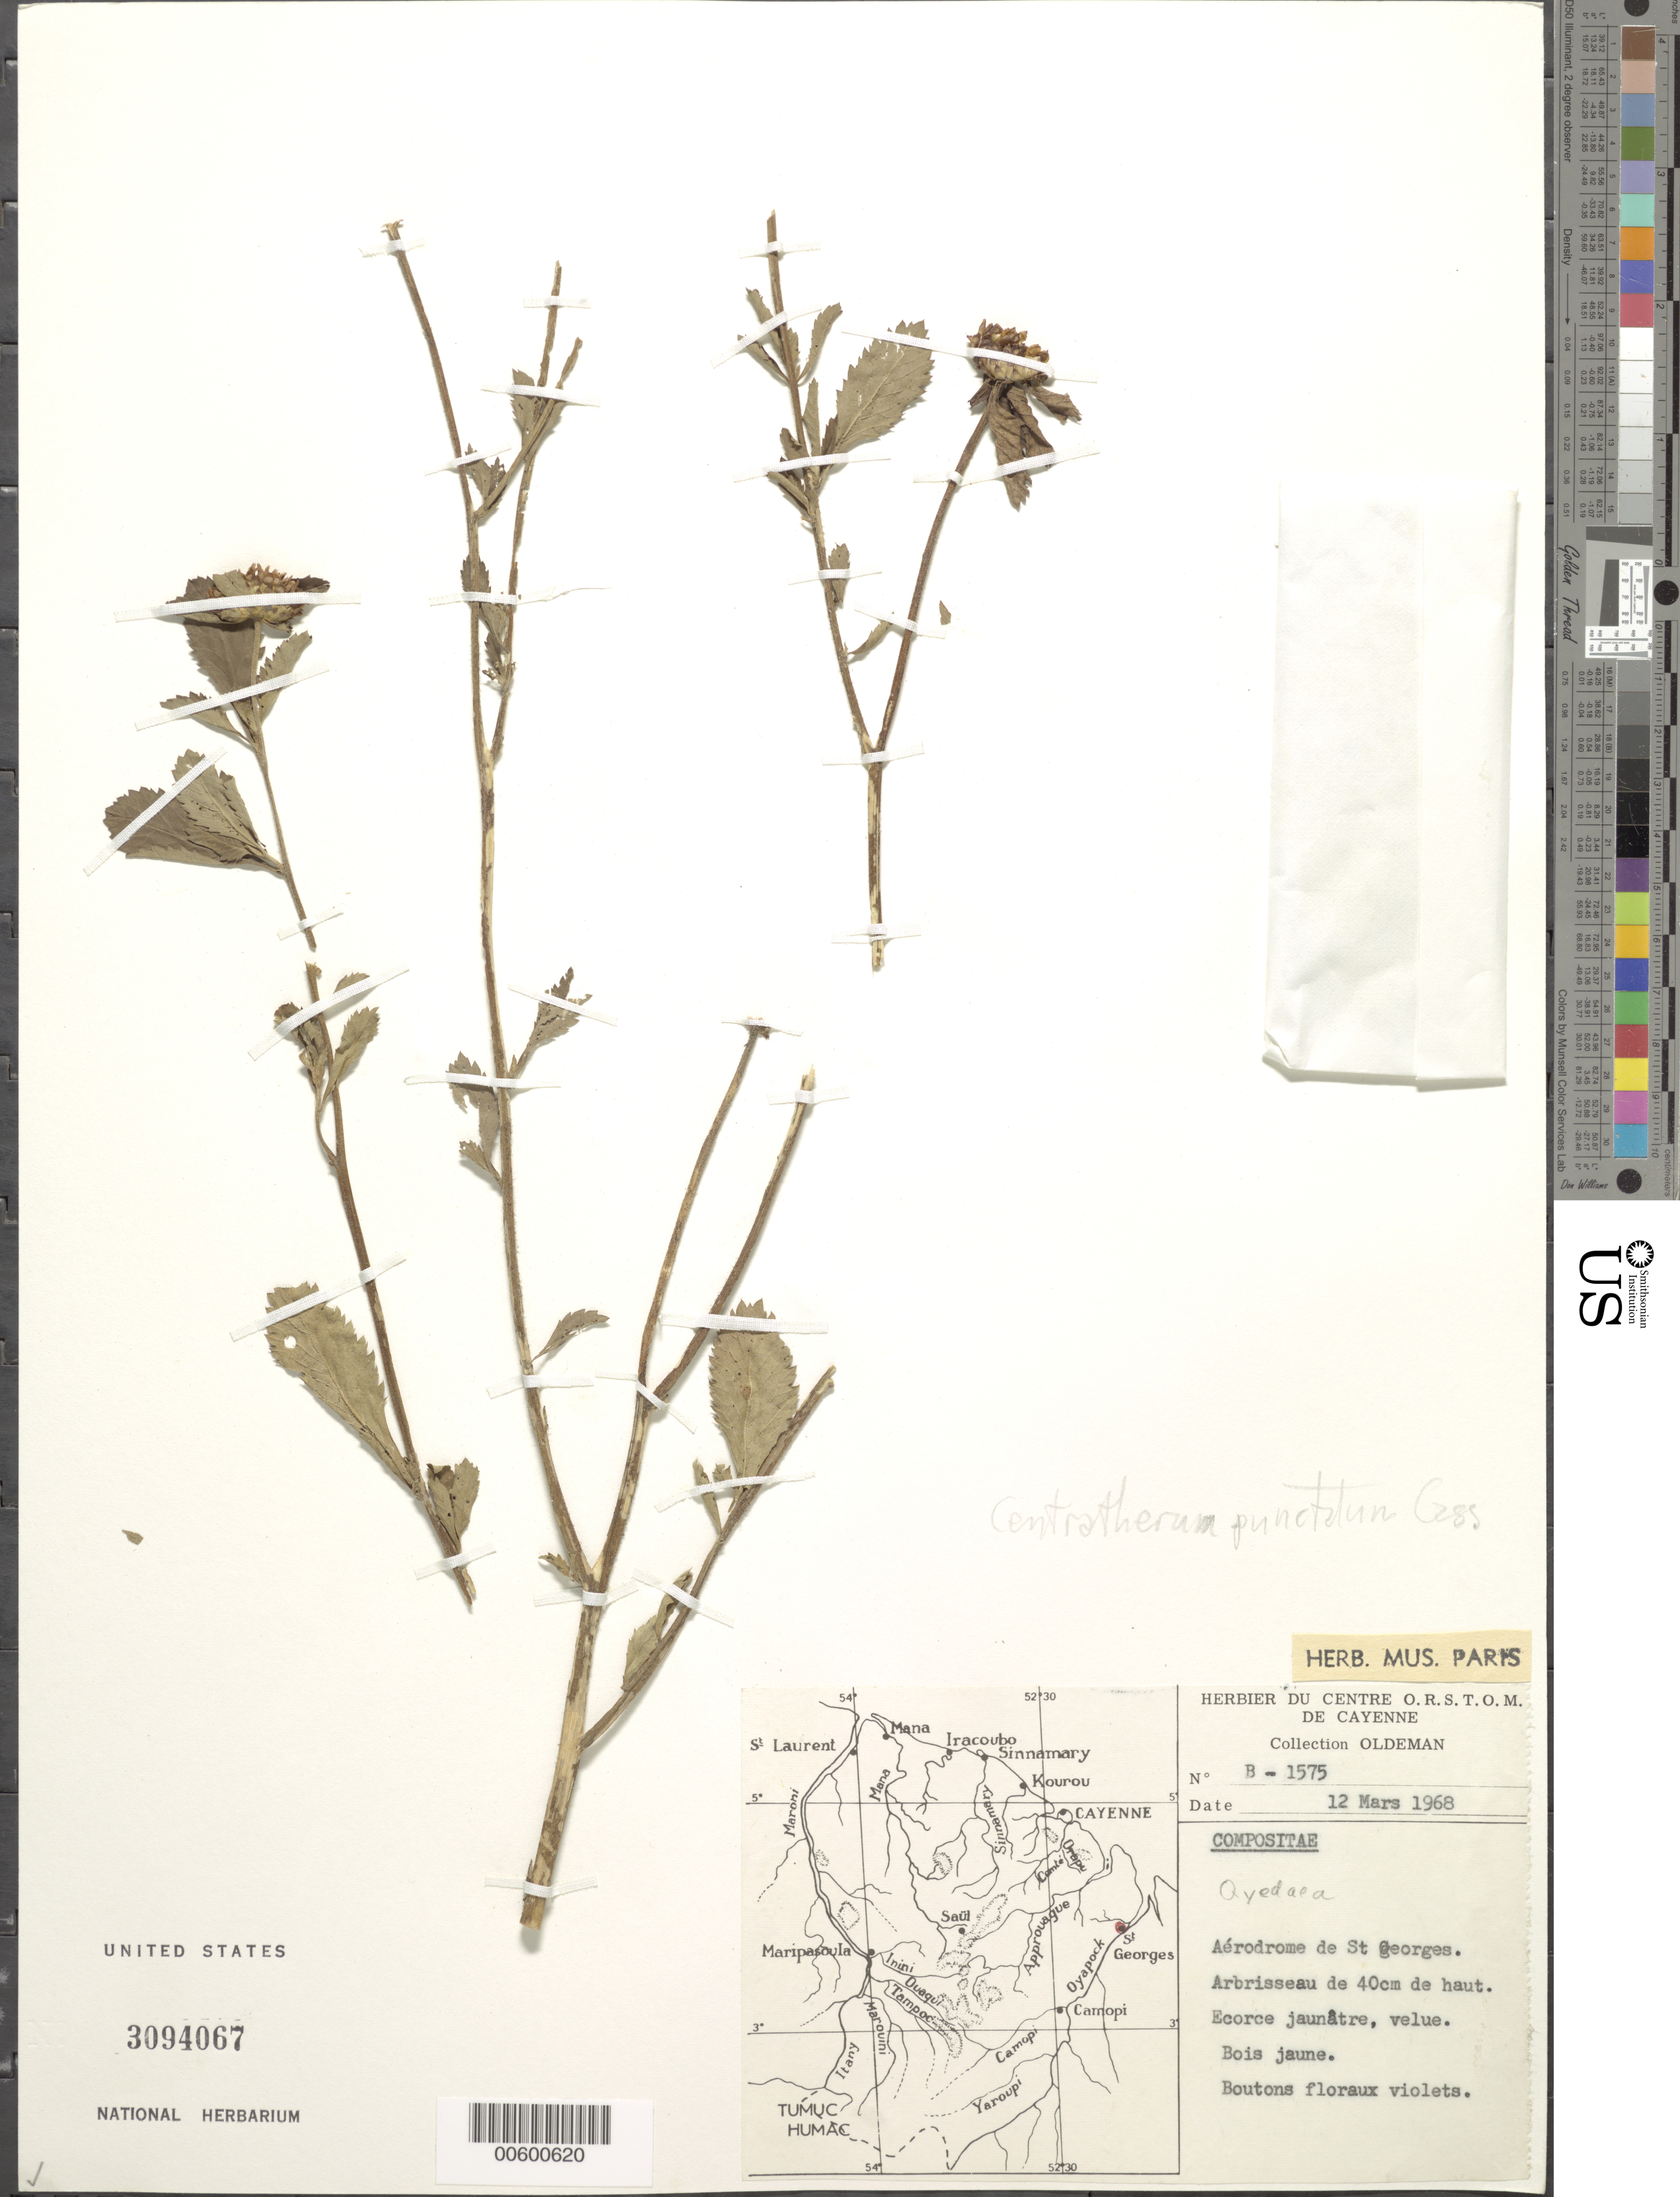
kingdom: Plantae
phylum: Tracheophyta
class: Magnoliopsida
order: Asterales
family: Asteraceae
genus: Centratherum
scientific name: Centratherum punctatum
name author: Cass.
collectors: R. Oldeman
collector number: B 1575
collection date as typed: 12-Mar-68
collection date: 1968-03-12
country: French Guiana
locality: St. Georges, aérodrome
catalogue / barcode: US 3094067